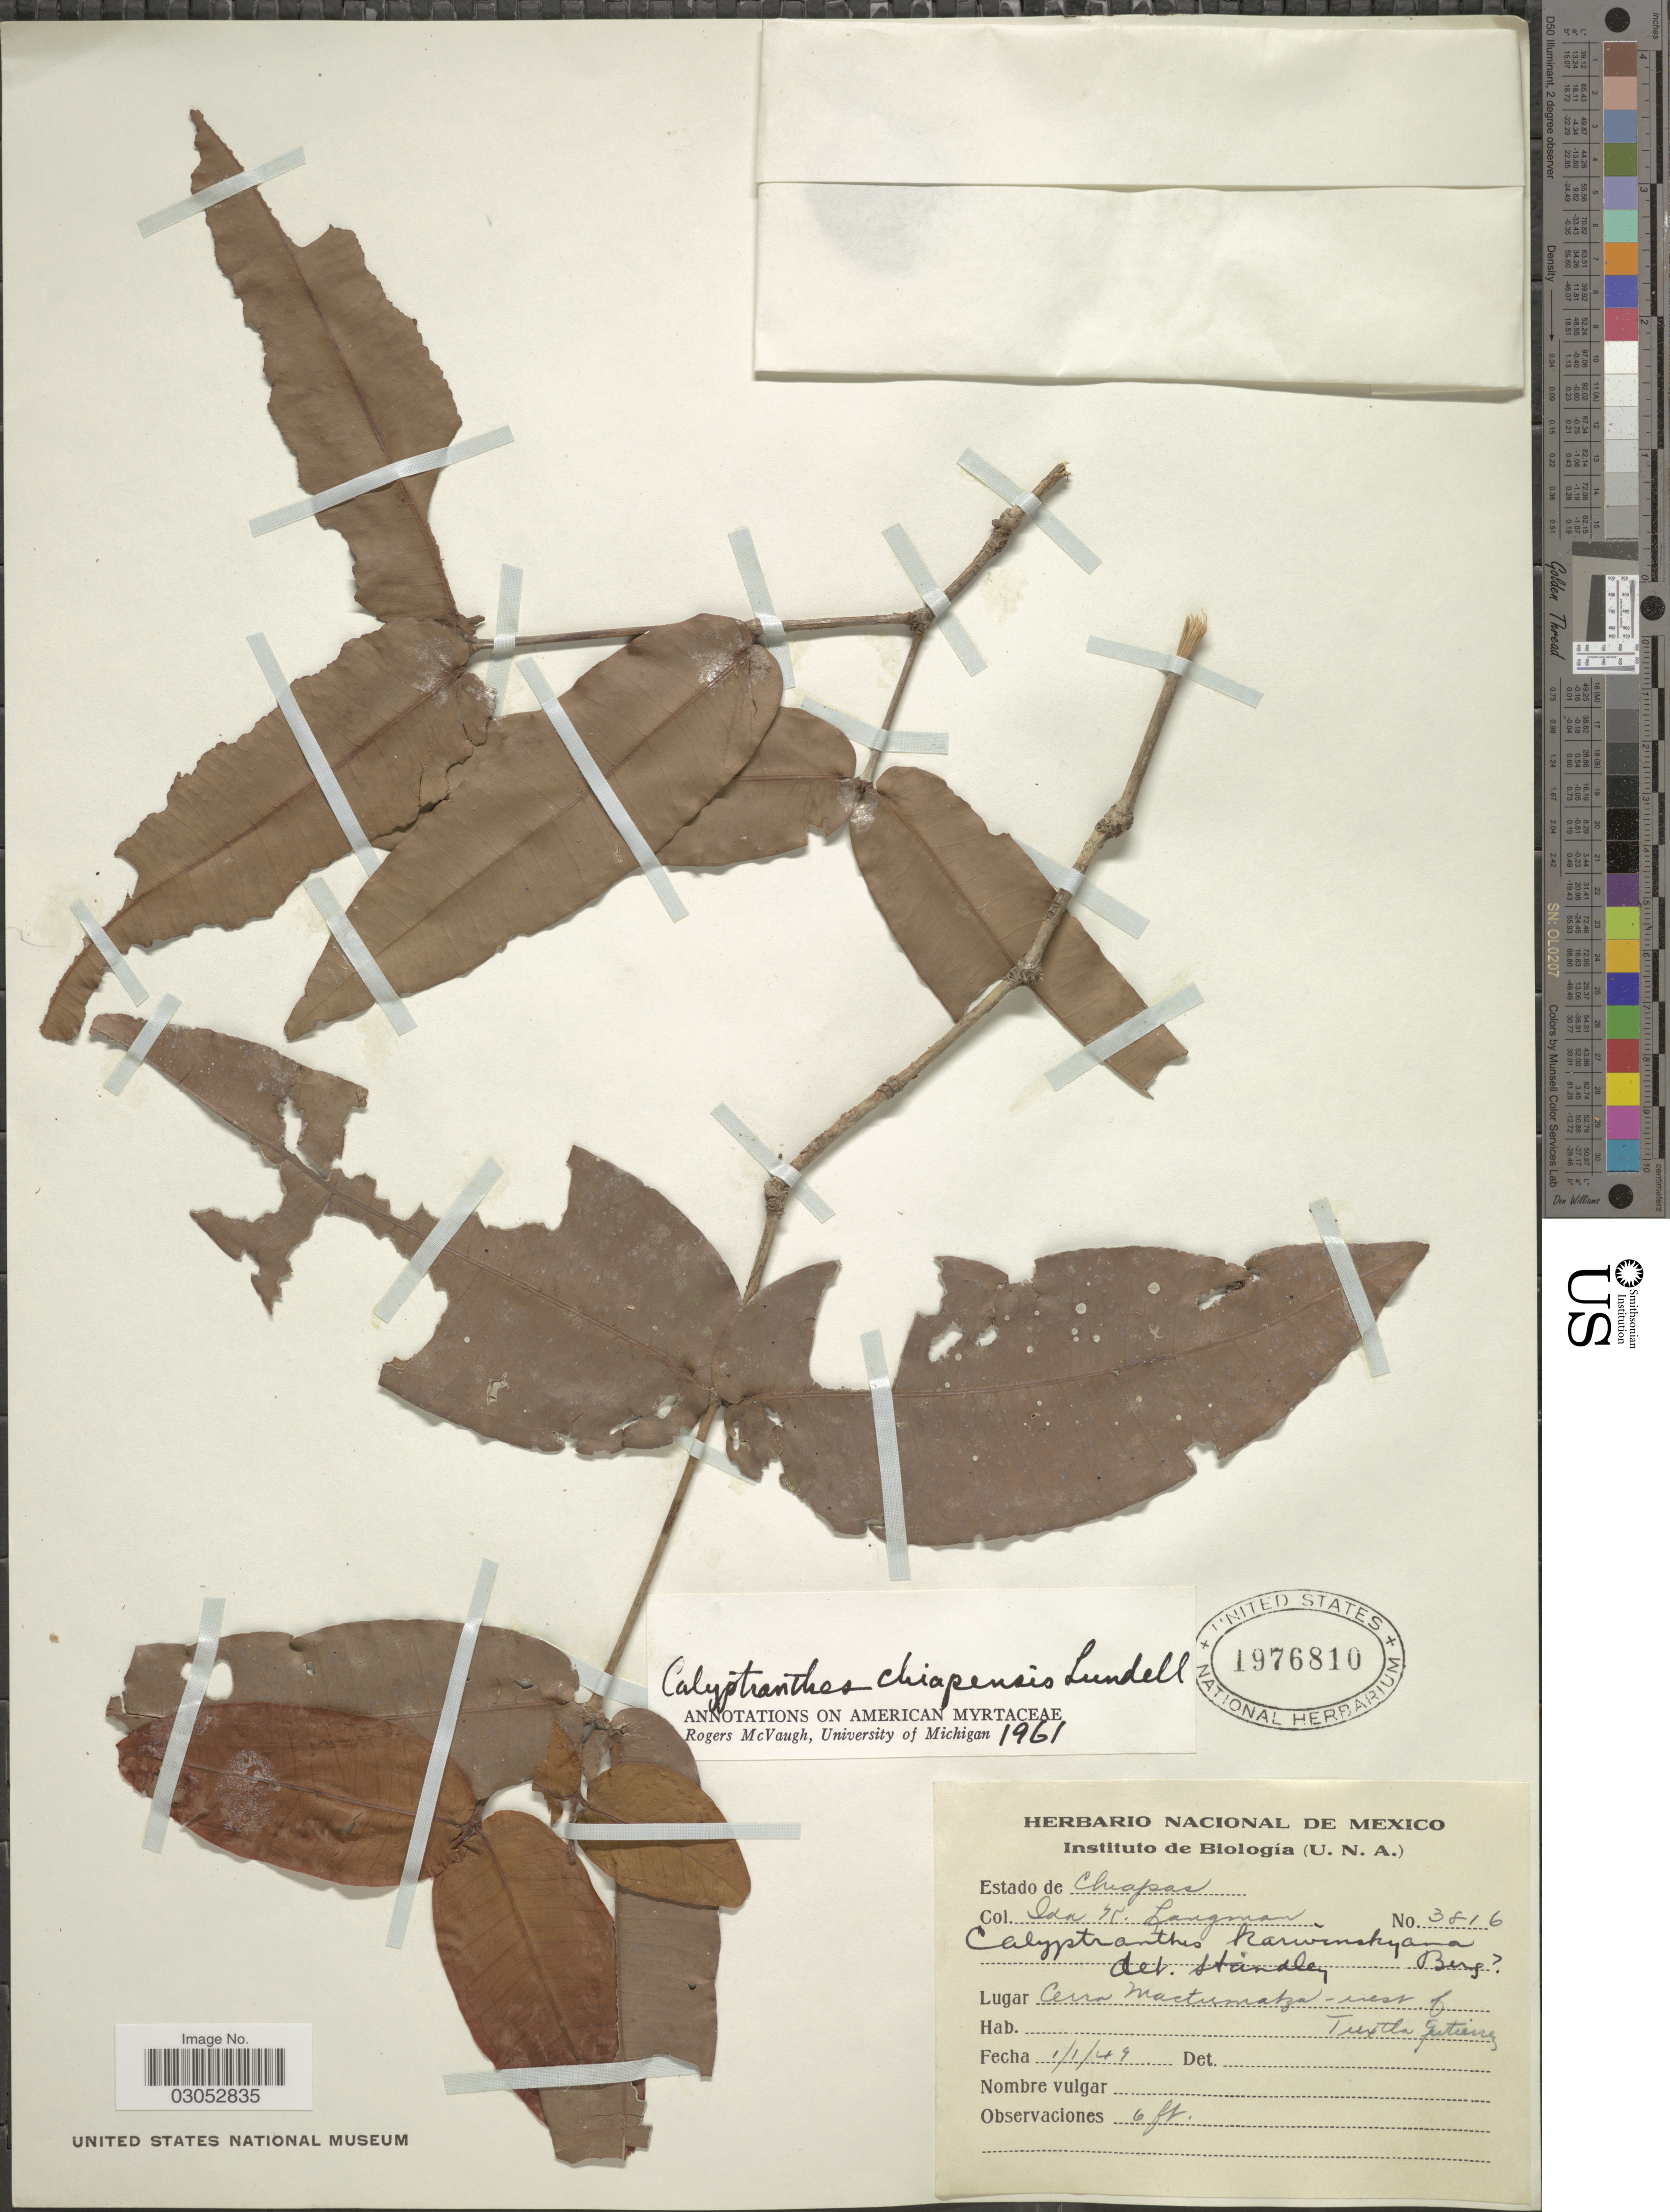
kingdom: Plantae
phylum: Tracheophyta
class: Magnoliopsida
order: Myrtales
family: Myrtaceae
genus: Myrcia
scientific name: Myrcia bartlettii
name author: (Standl.) A.R. Lourenço & Sánchez-Cháv.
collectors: I. K. Langman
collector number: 3816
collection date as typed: Transcribed d/m/y: 1/1/49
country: Mexico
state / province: Chiapas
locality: Cerro Mactumatza- west of Tuxtla Gutierrez.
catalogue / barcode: US 1976810